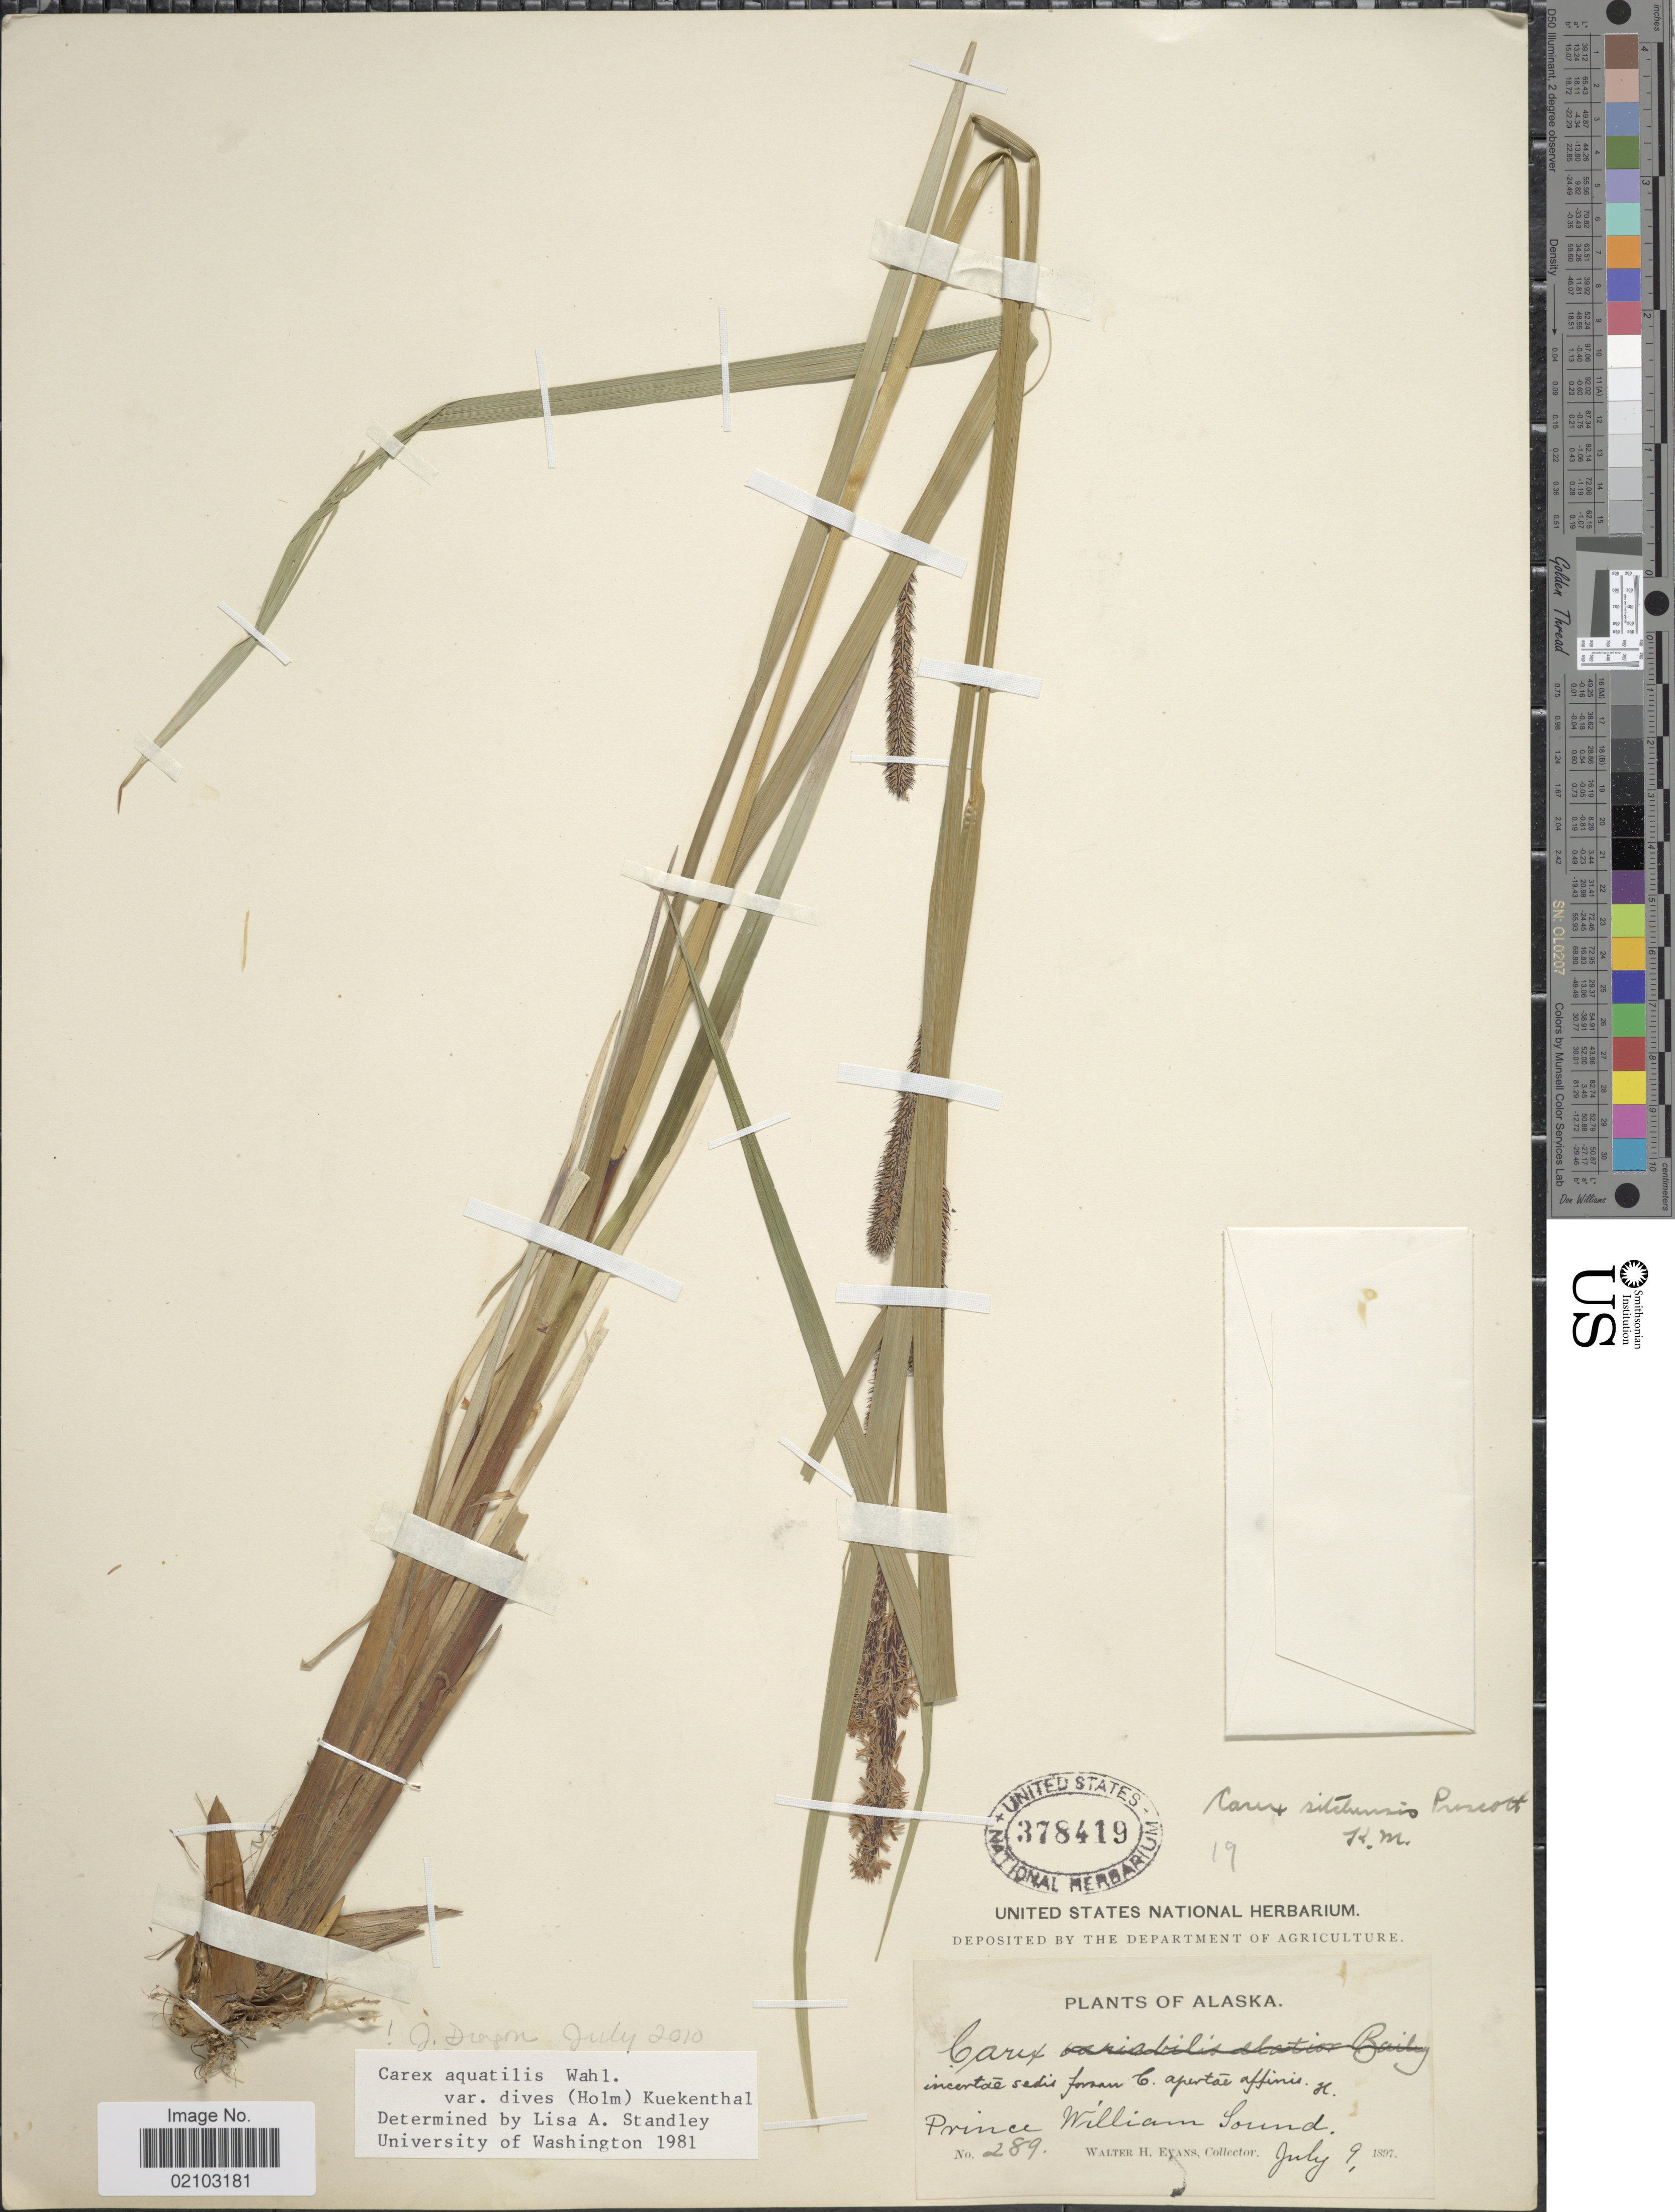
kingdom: Plantae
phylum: Tracheophyta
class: Liliopsida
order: Poales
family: Cyperaceae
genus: Carex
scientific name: Carex aquatilis var. dives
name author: (Holm) Kük.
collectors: W. H. Evans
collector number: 289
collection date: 1897-07-09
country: United States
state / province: Alaska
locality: Prince William Sound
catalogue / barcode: US 378419